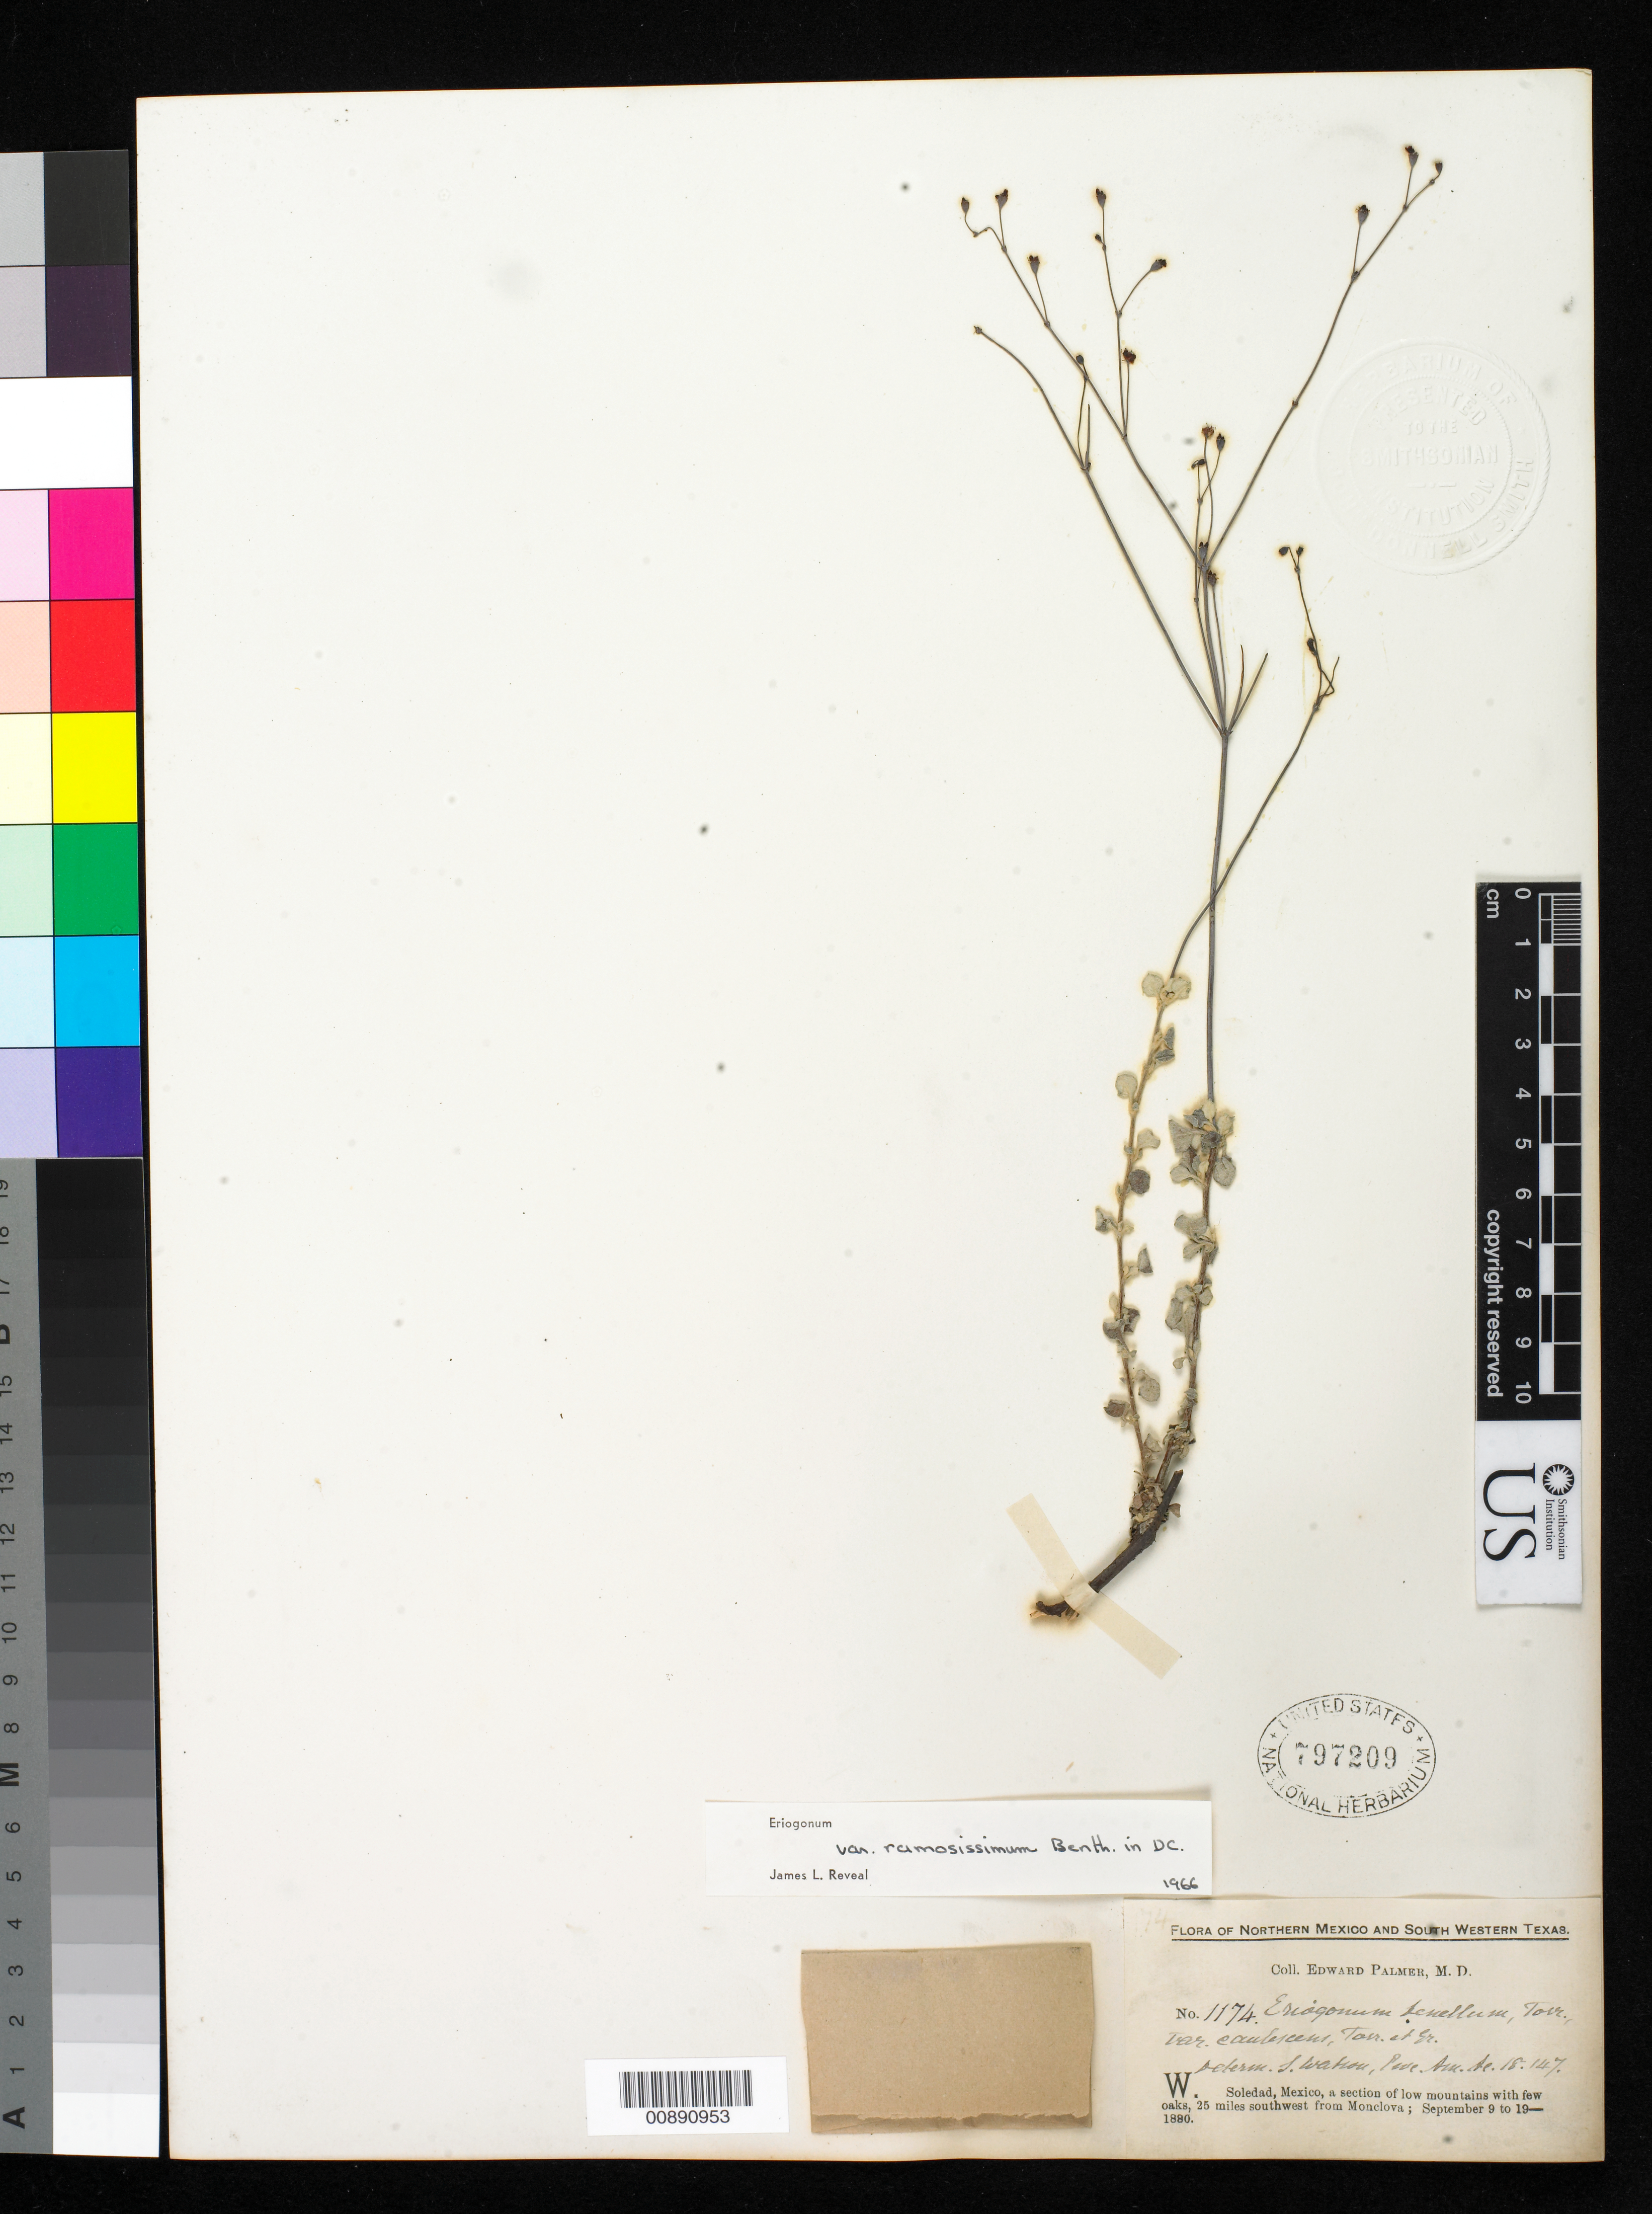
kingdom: Plantae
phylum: Tracheophyta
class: Magnoliopsida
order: Caryophyllales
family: Polygonaceae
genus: Eriogonum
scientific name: Eriogonum tenellum var. ramosissimum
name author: Benth.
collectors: E. Palmer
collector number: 1174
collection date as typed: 09 Sep 1880 to 19 Sep 1880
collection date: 1880-09-09/1880-09-19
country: Mexico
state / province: Coahuila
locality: W. Soledad, 25 miles southwest from Monclova, Coahuila.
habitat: A section of low mountains with few oaks.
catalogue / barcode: US 797209